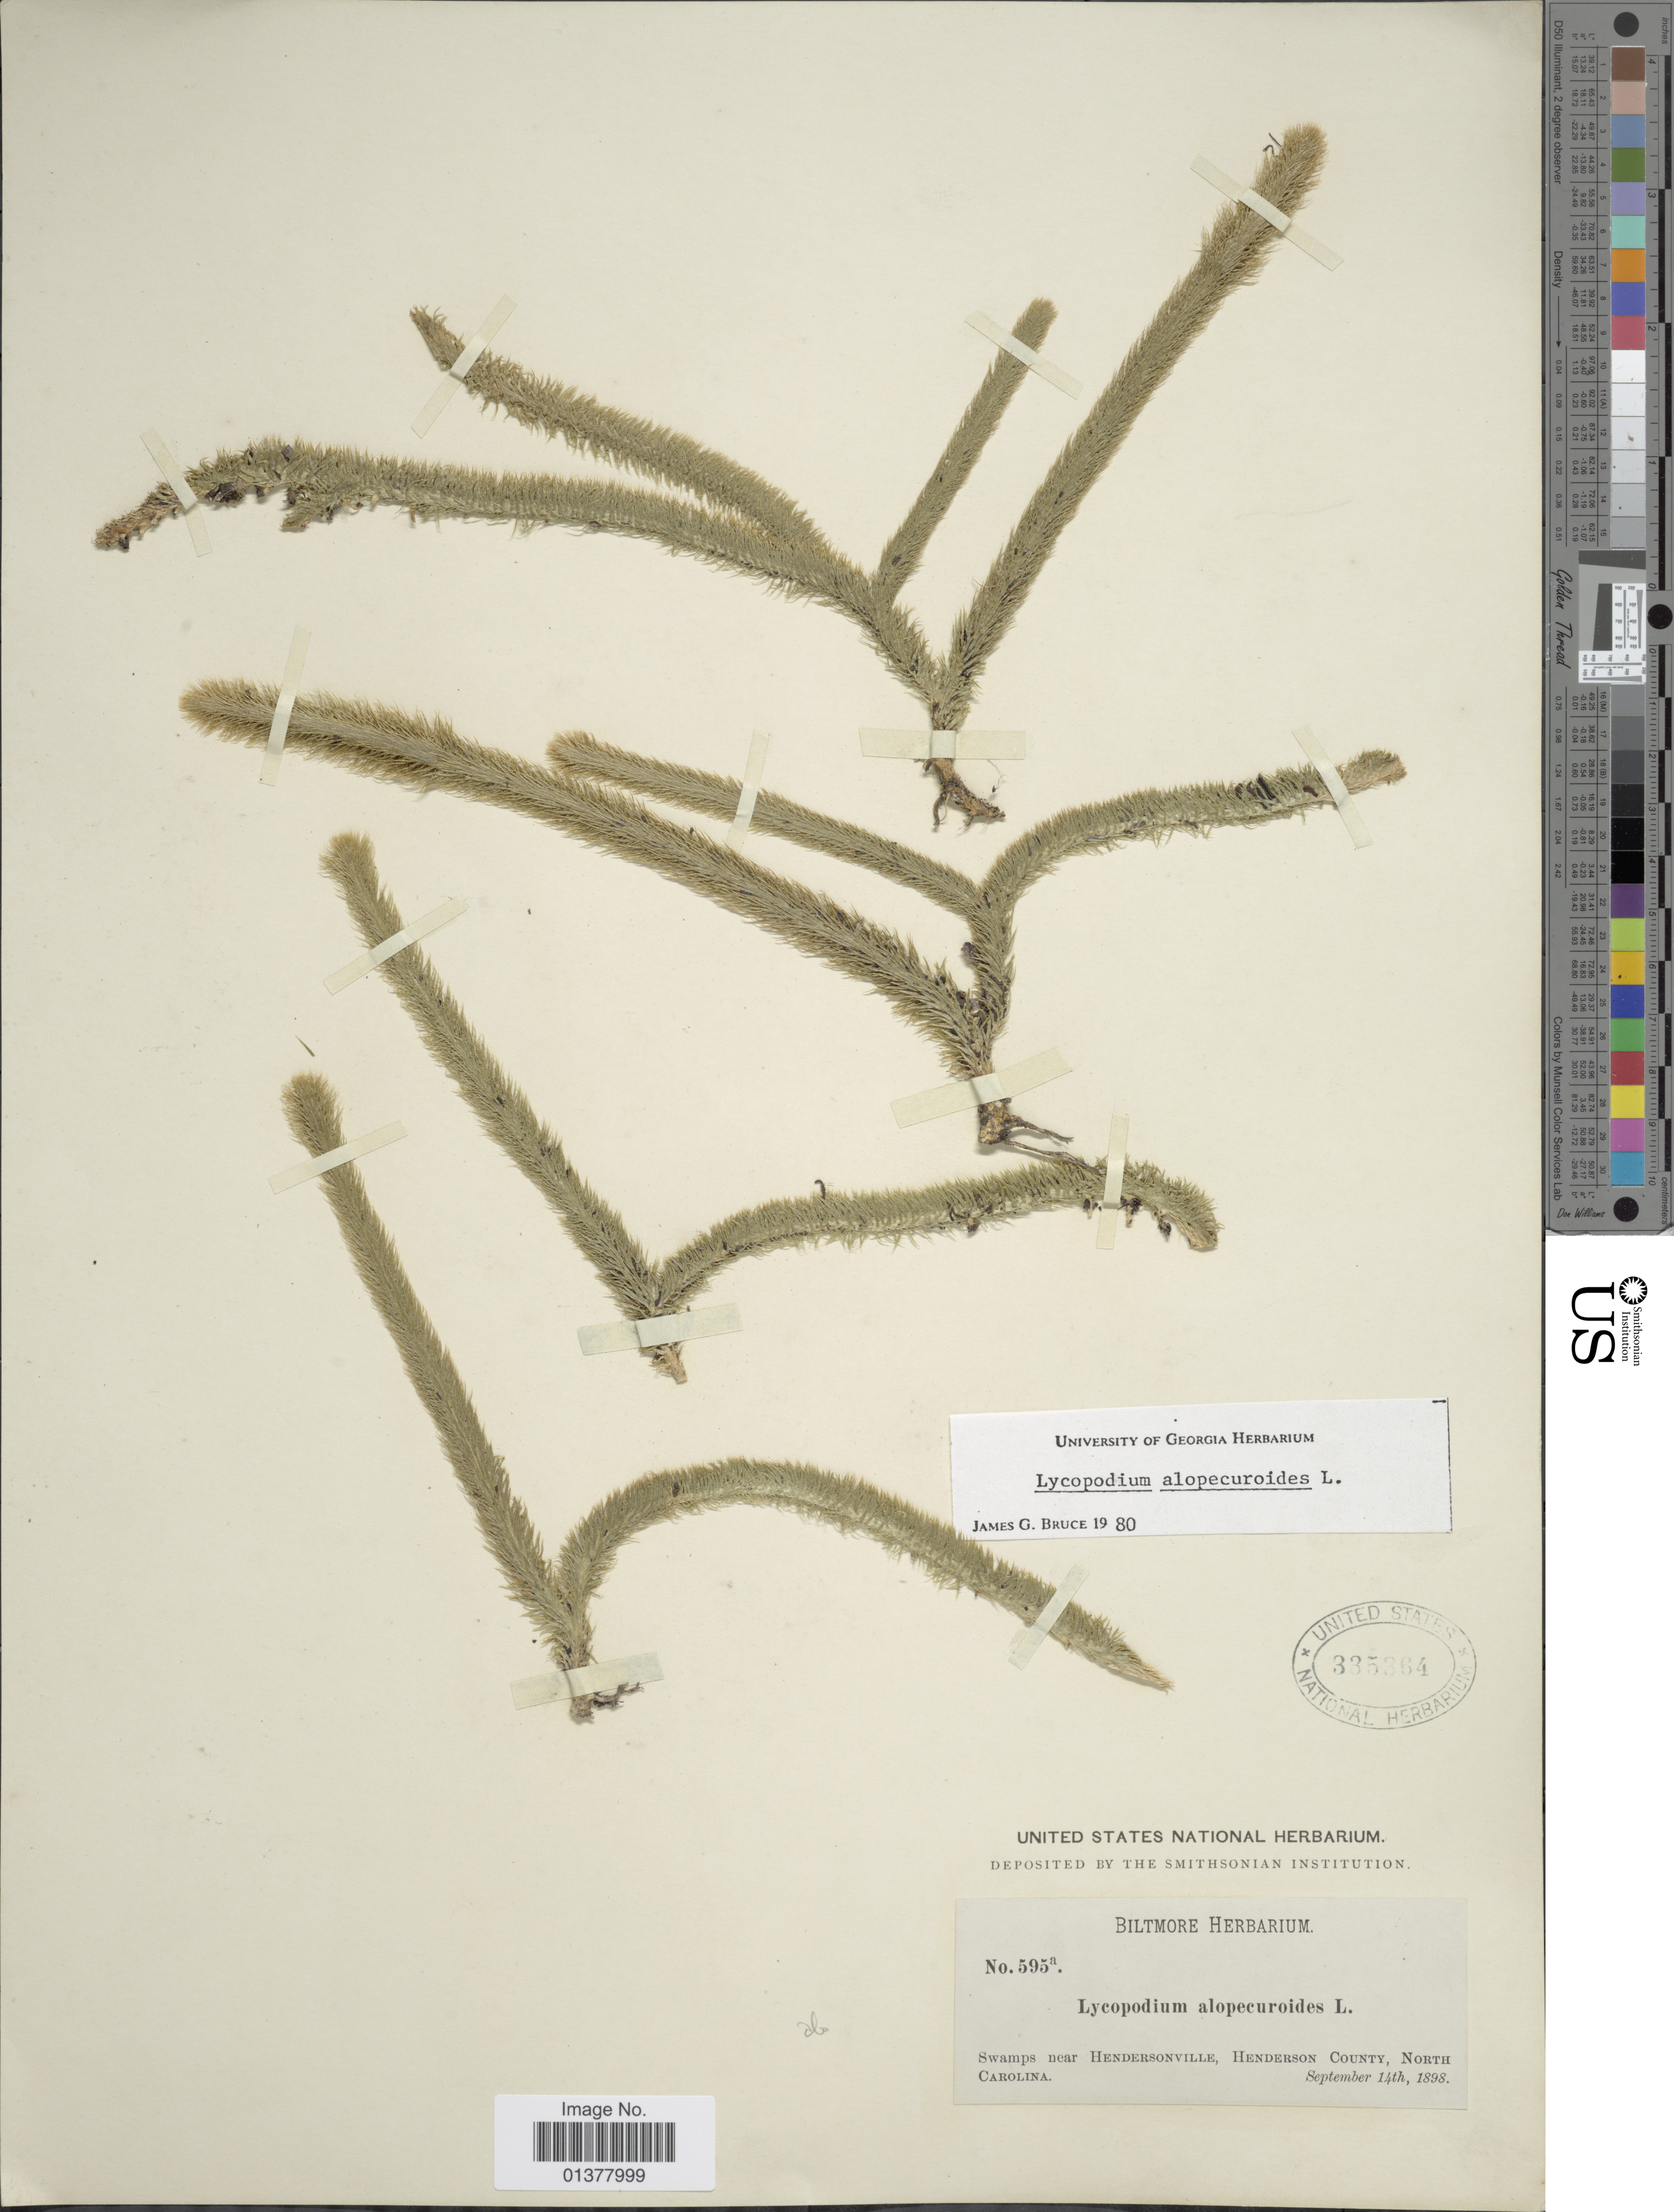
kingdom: Plantae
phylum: Tracheophyta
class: Lycopodiopsida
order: Lycopodiales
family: Lycopodiaceae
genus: Lycopodiella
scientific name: Lycopodiella alopecuroides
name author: (L.) Cranfill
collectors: ex herb. Biltmore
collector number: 595a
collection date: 1898-09-14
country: United States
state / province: North Carolina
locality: Swamps near Hendersonville, Henderson County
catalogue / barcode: US 335364